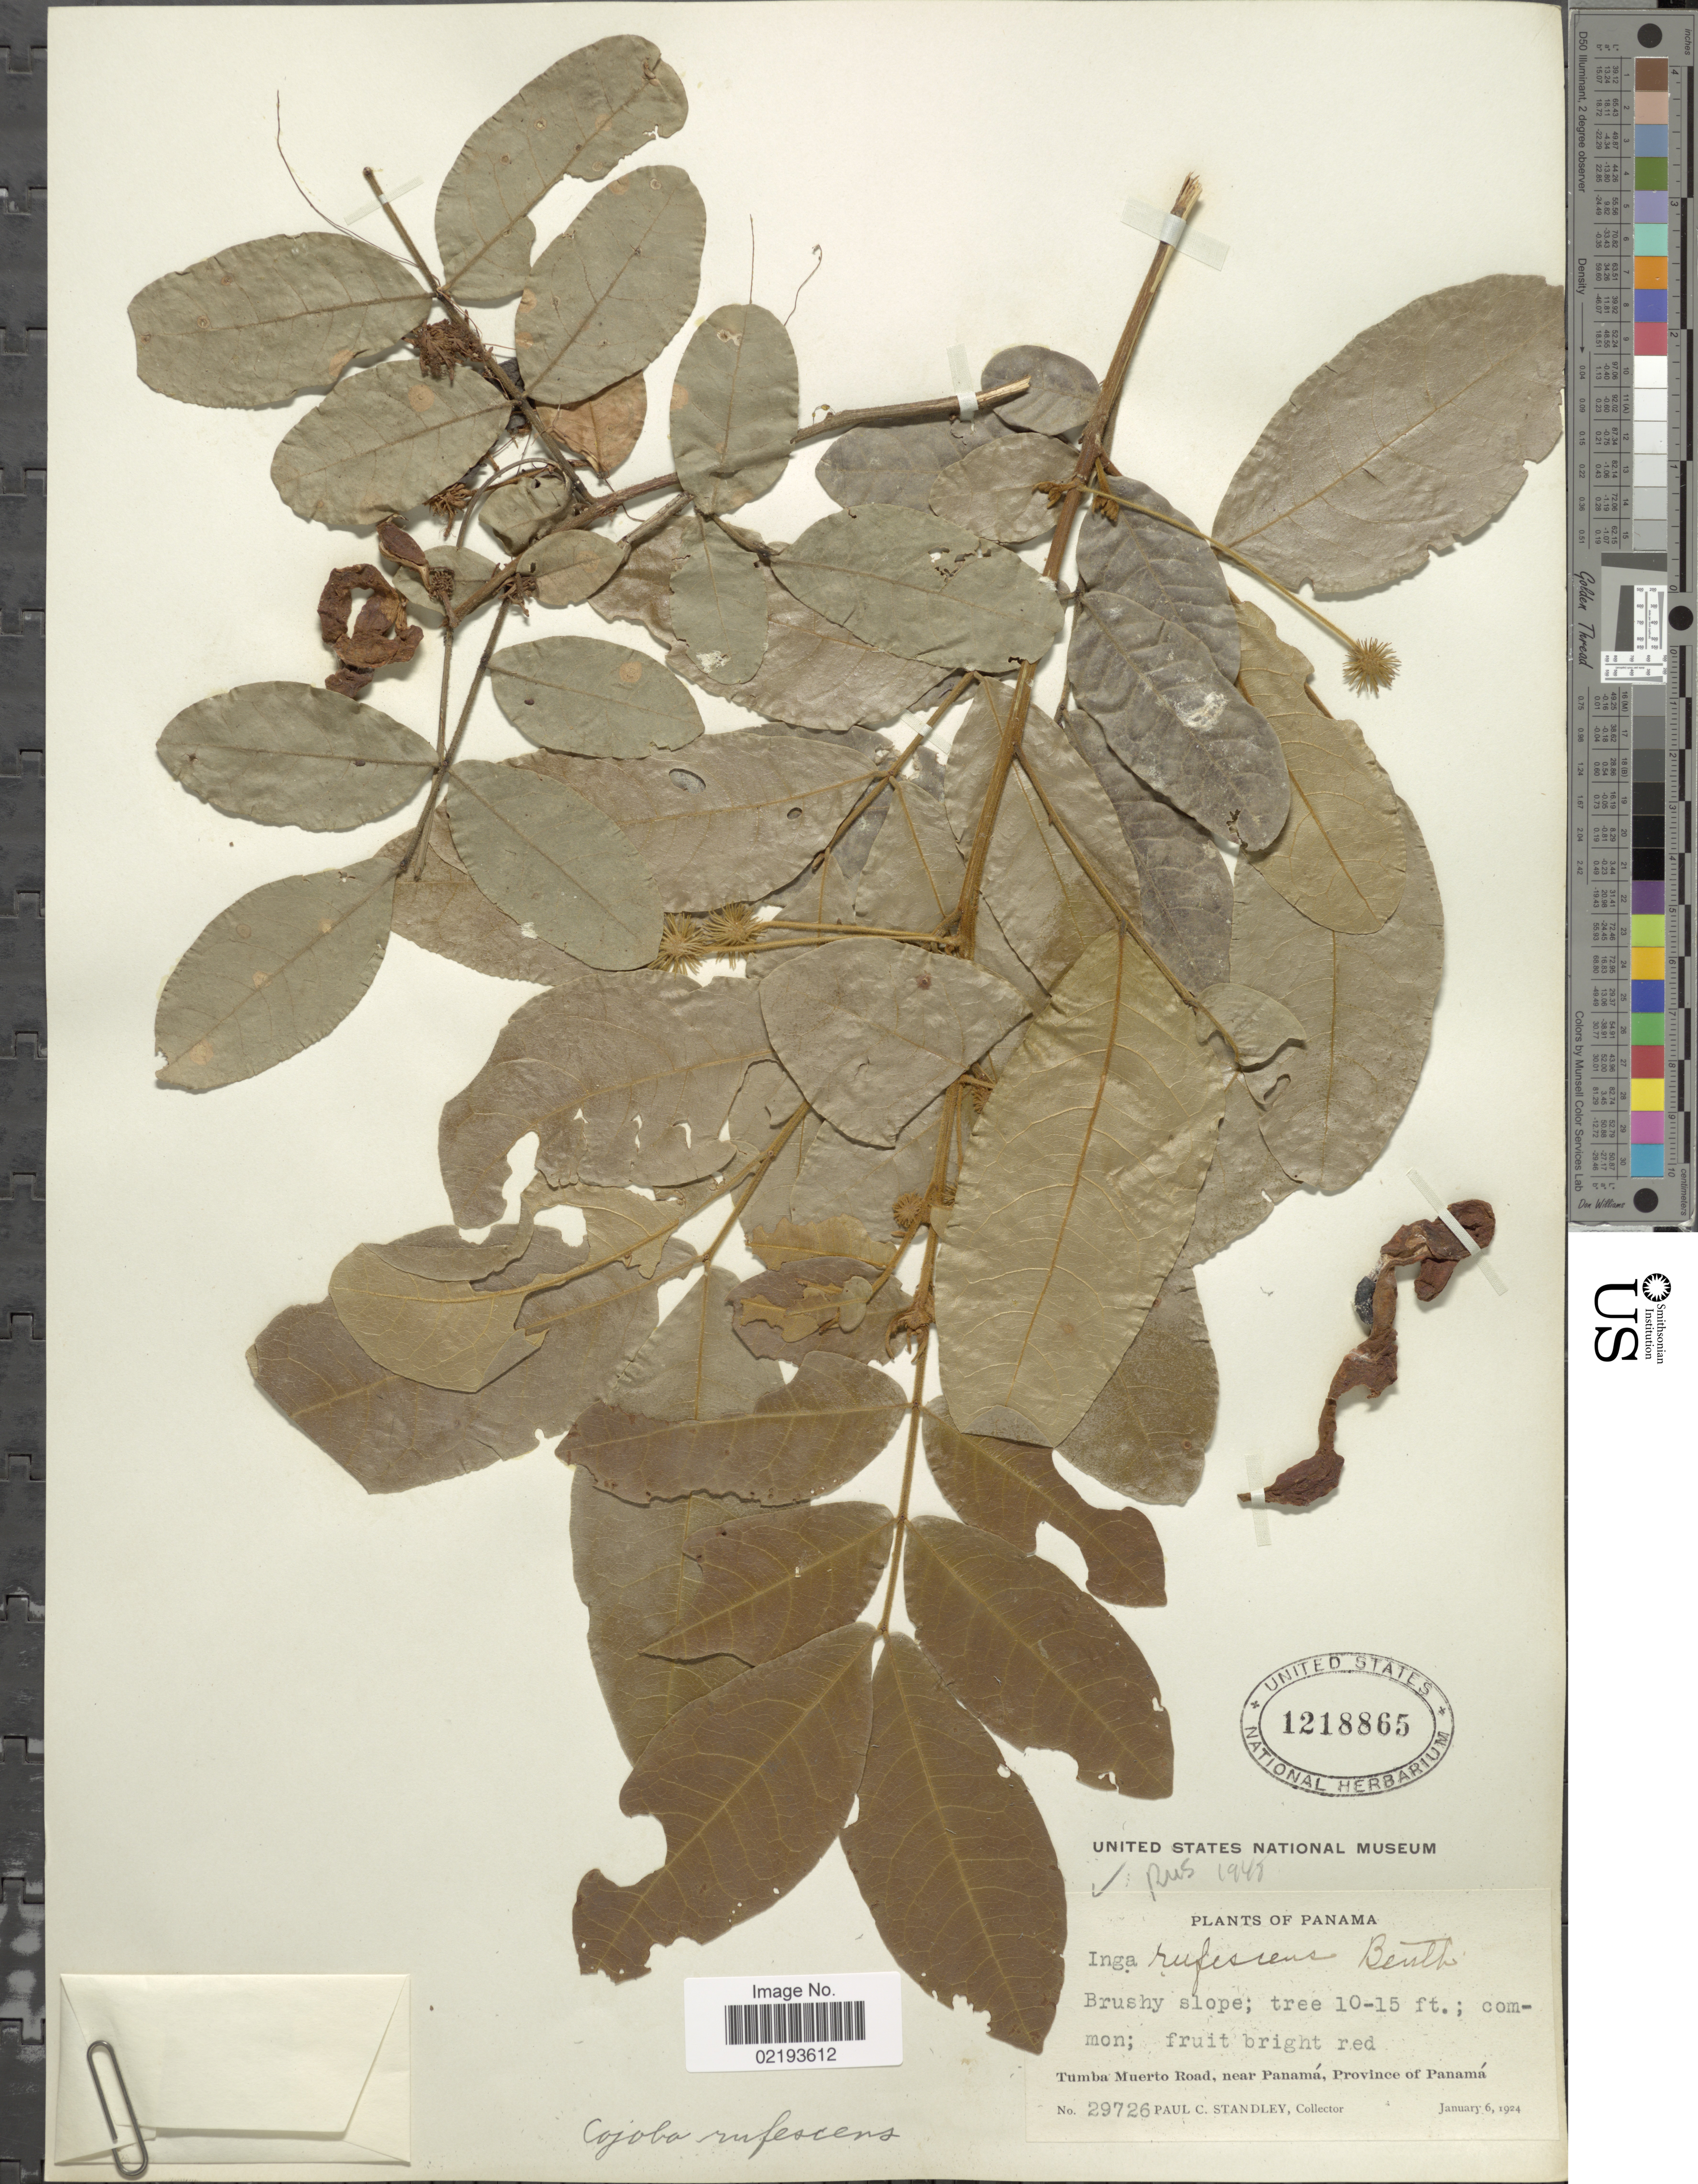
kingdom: Plantae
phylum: Tracheophyta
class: Magnoliopsida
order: Fabales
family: Fabaceae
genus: Cojoba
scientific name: Cojoba rufescens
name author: (Benth.) Britton & Rose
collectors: P. C. Standley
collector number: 29726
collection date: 1924-01-06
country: Panama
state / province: Panamá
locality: Brushy slope, Tumba Muerto Road, near Panamá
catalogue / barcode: US 1218865